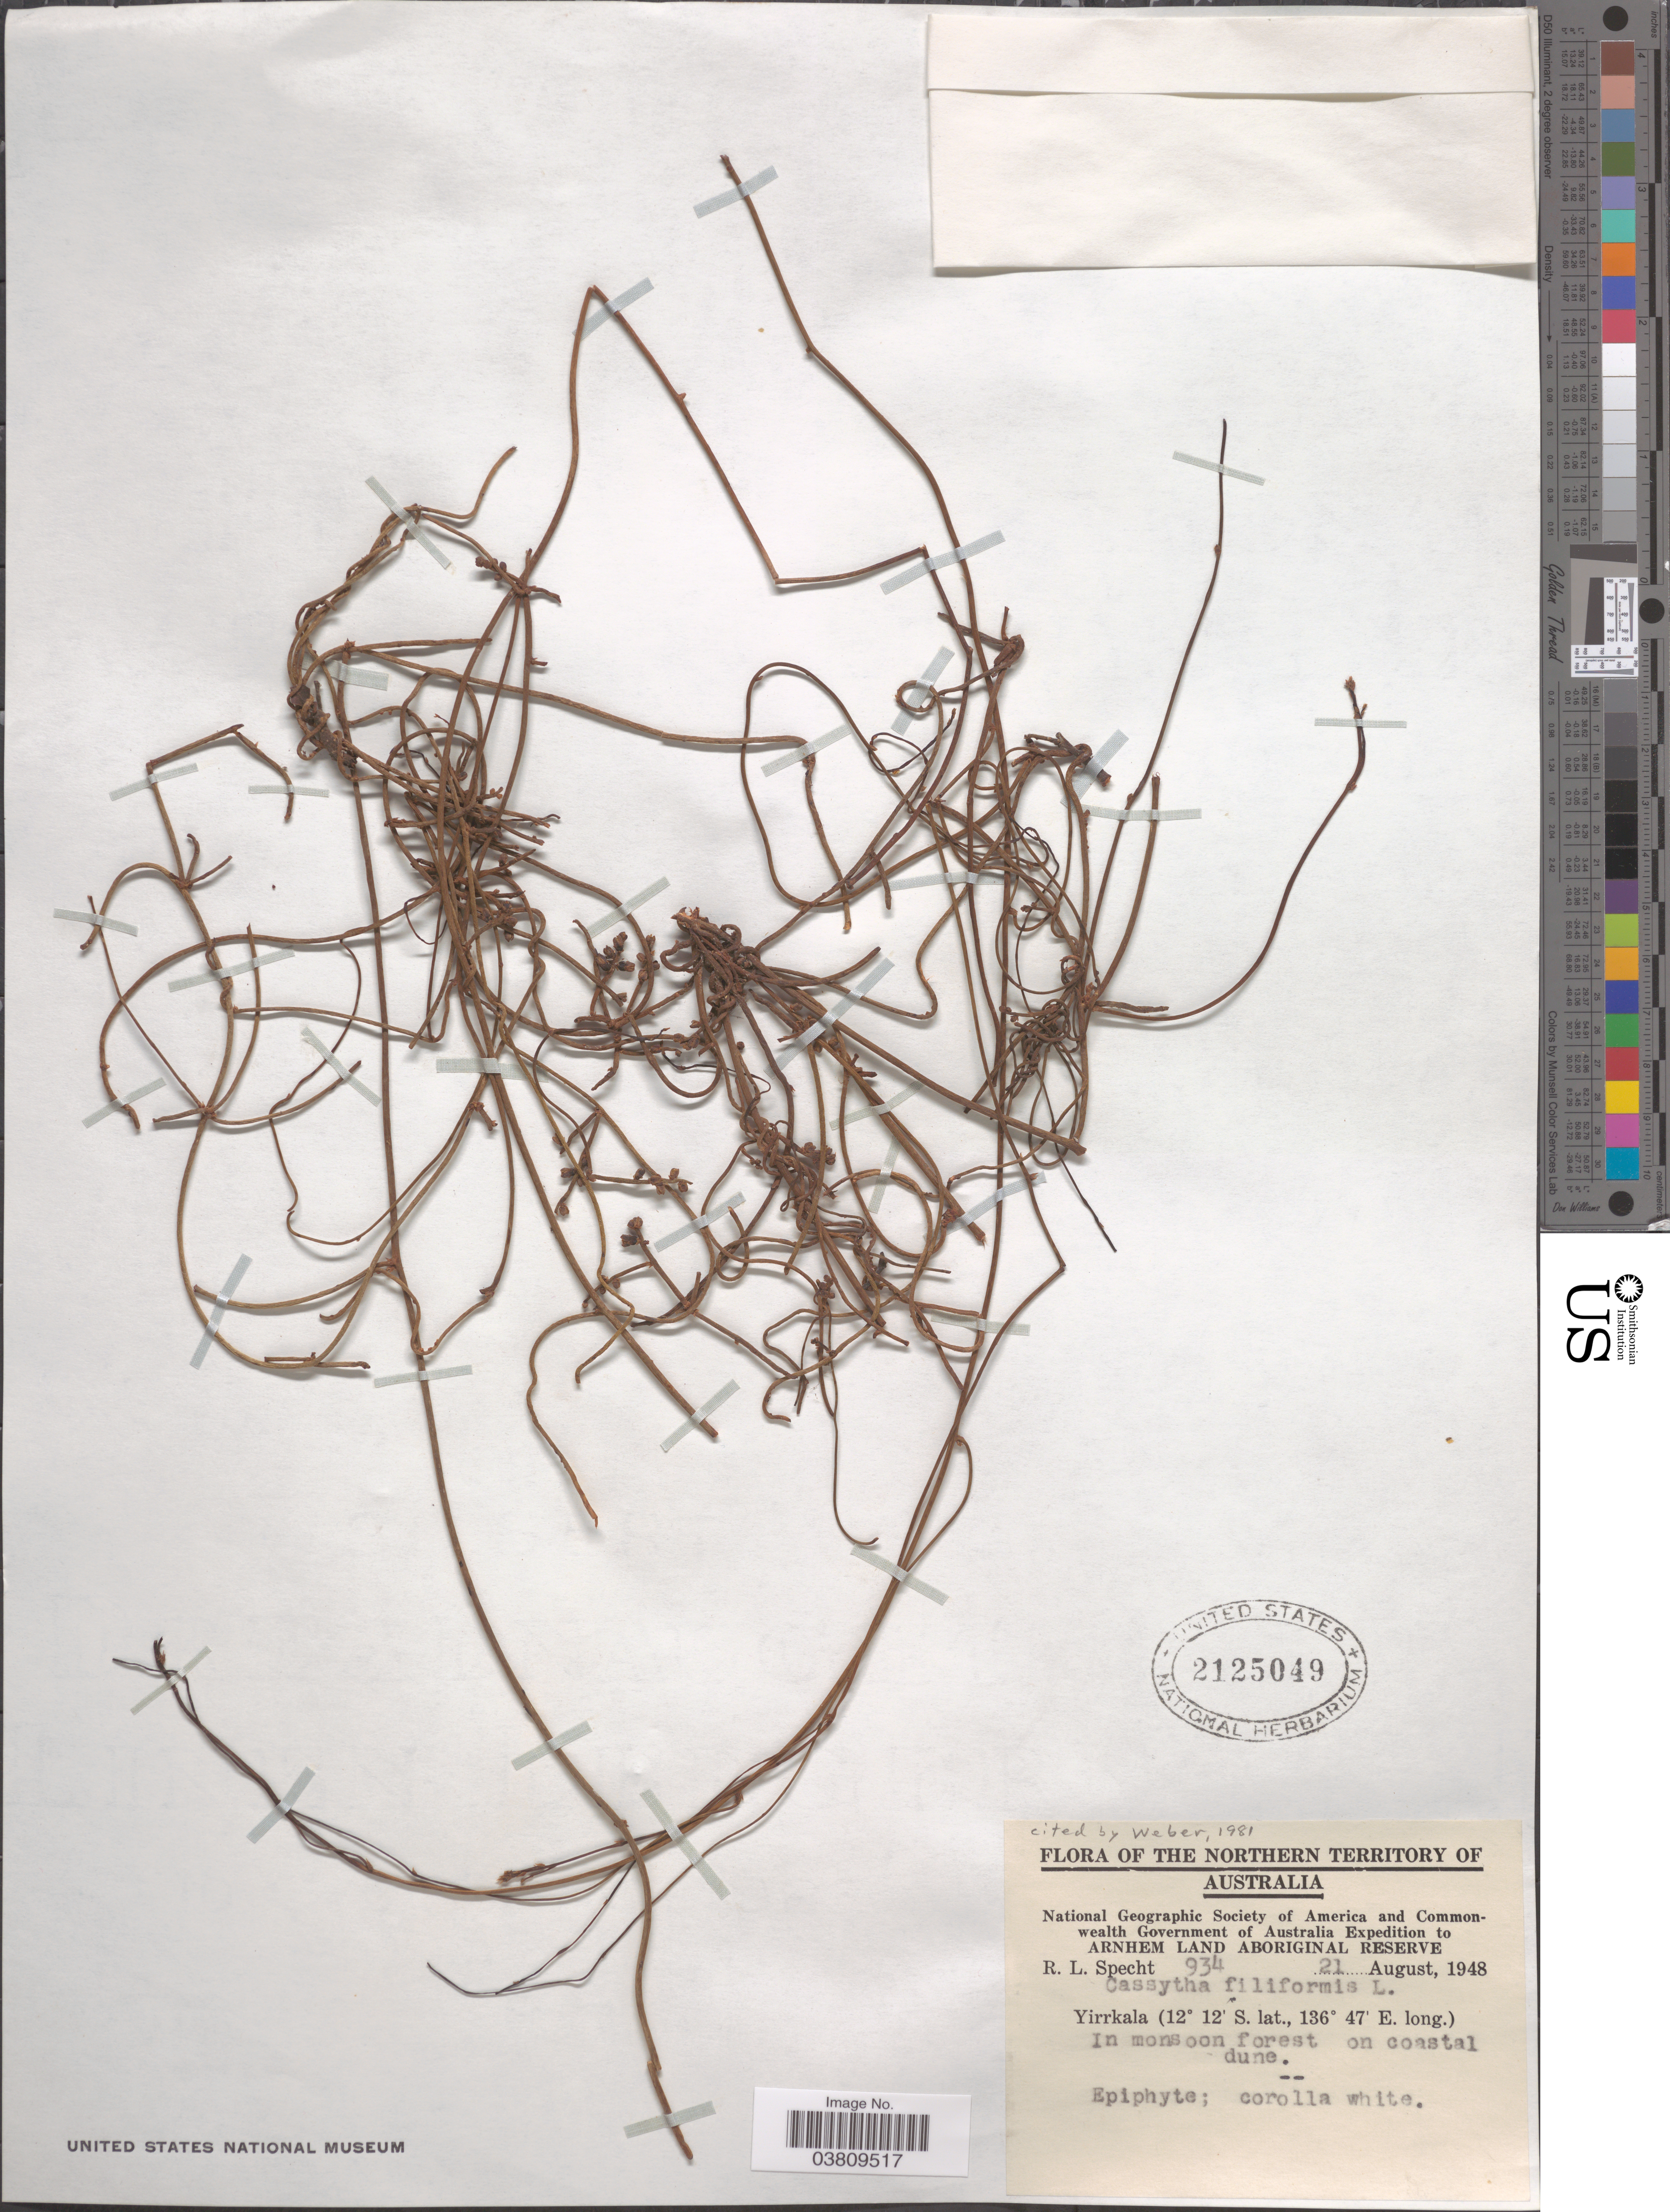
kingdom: Plantae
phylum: Tracheophyta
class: Magnoliopsida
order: Laurales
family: Lauraceae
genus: Cassytha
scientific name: Cassytha filiformis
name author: L.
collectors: R. L. Specht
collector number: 934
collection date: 1948-08-21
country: Australia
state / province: Northern Territory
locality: Arnhem Land Aboriginal Reserve. Yirrkala.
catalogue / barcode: US 2125049